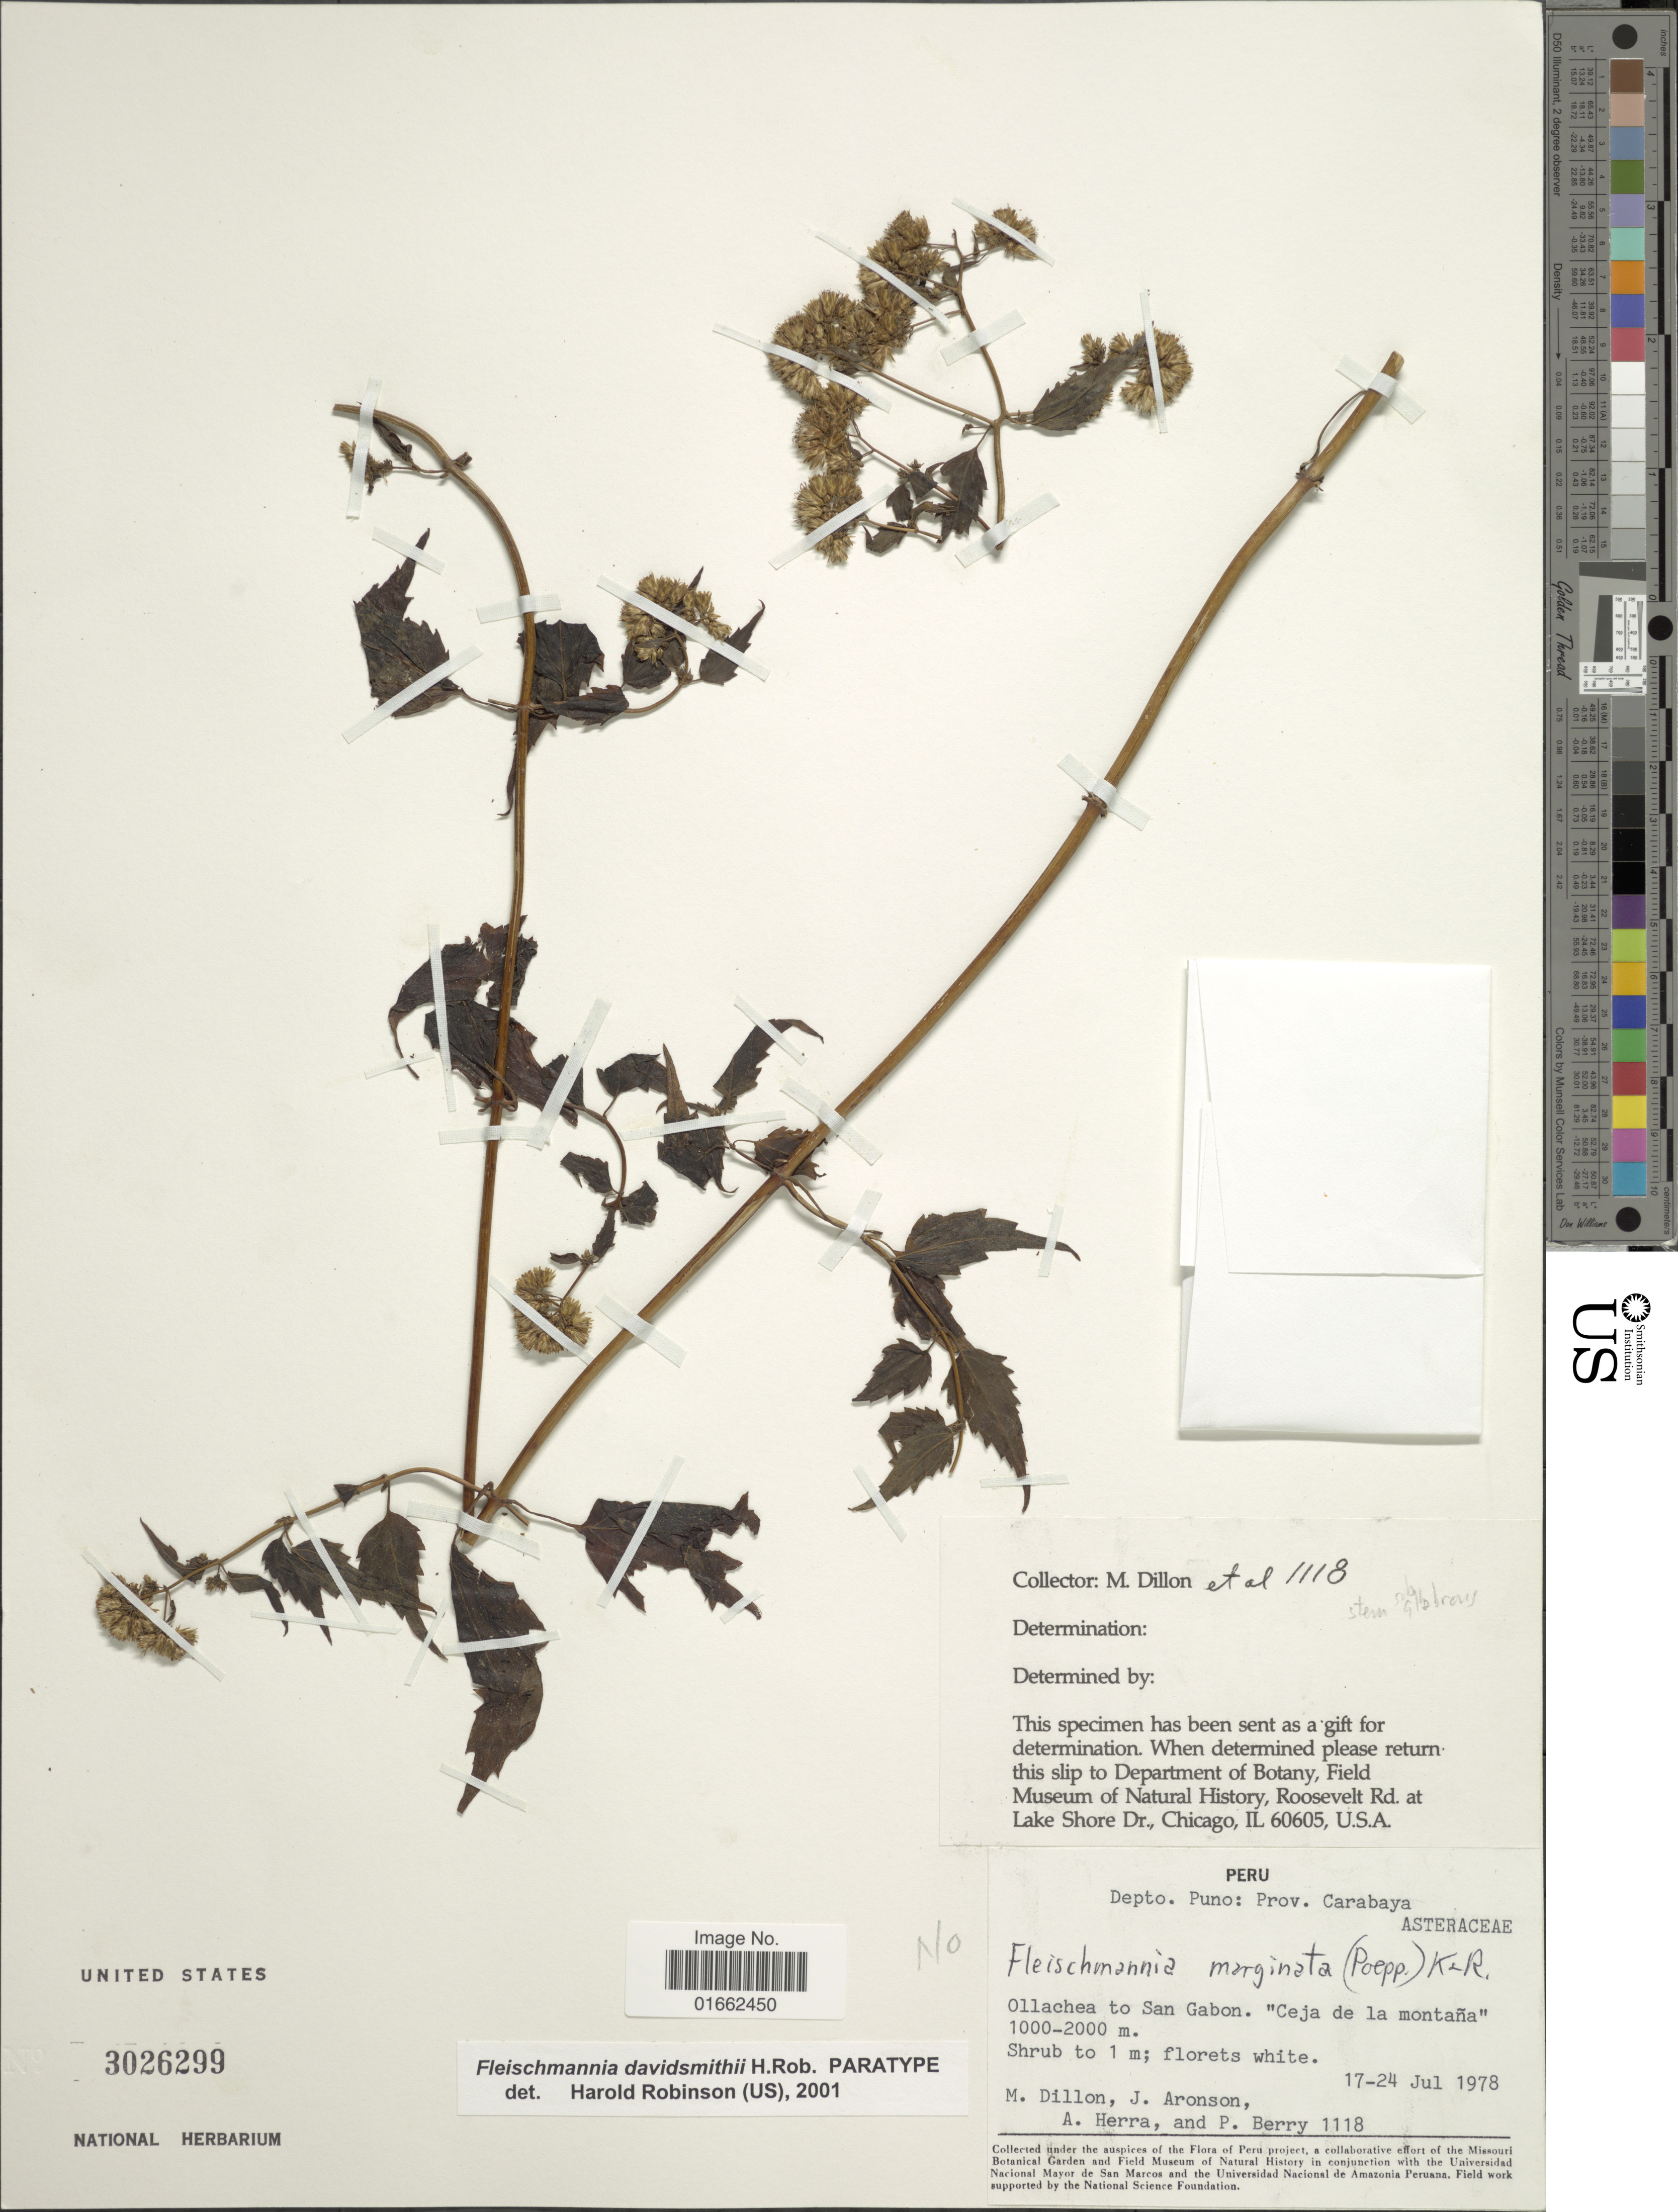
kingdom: Plantae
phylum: Tracheophyta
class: Magnoliopsida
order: Asterales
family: Asteraceae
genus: Fleischmannia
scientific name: Fleischmannia davidsmithii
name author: H. Rob.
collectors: M. O. Dillon, J. Aronson, A. Herra & P. Berry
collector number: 1118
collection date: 1978-07-17/1978-07-24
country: Peru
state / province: Puno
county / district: Carabaya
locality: Depto. Puno: Prov. Carabaya. Ollachea to San Gabon. "Ceja de la montaña"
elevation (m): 1000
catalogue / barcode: US 3026299